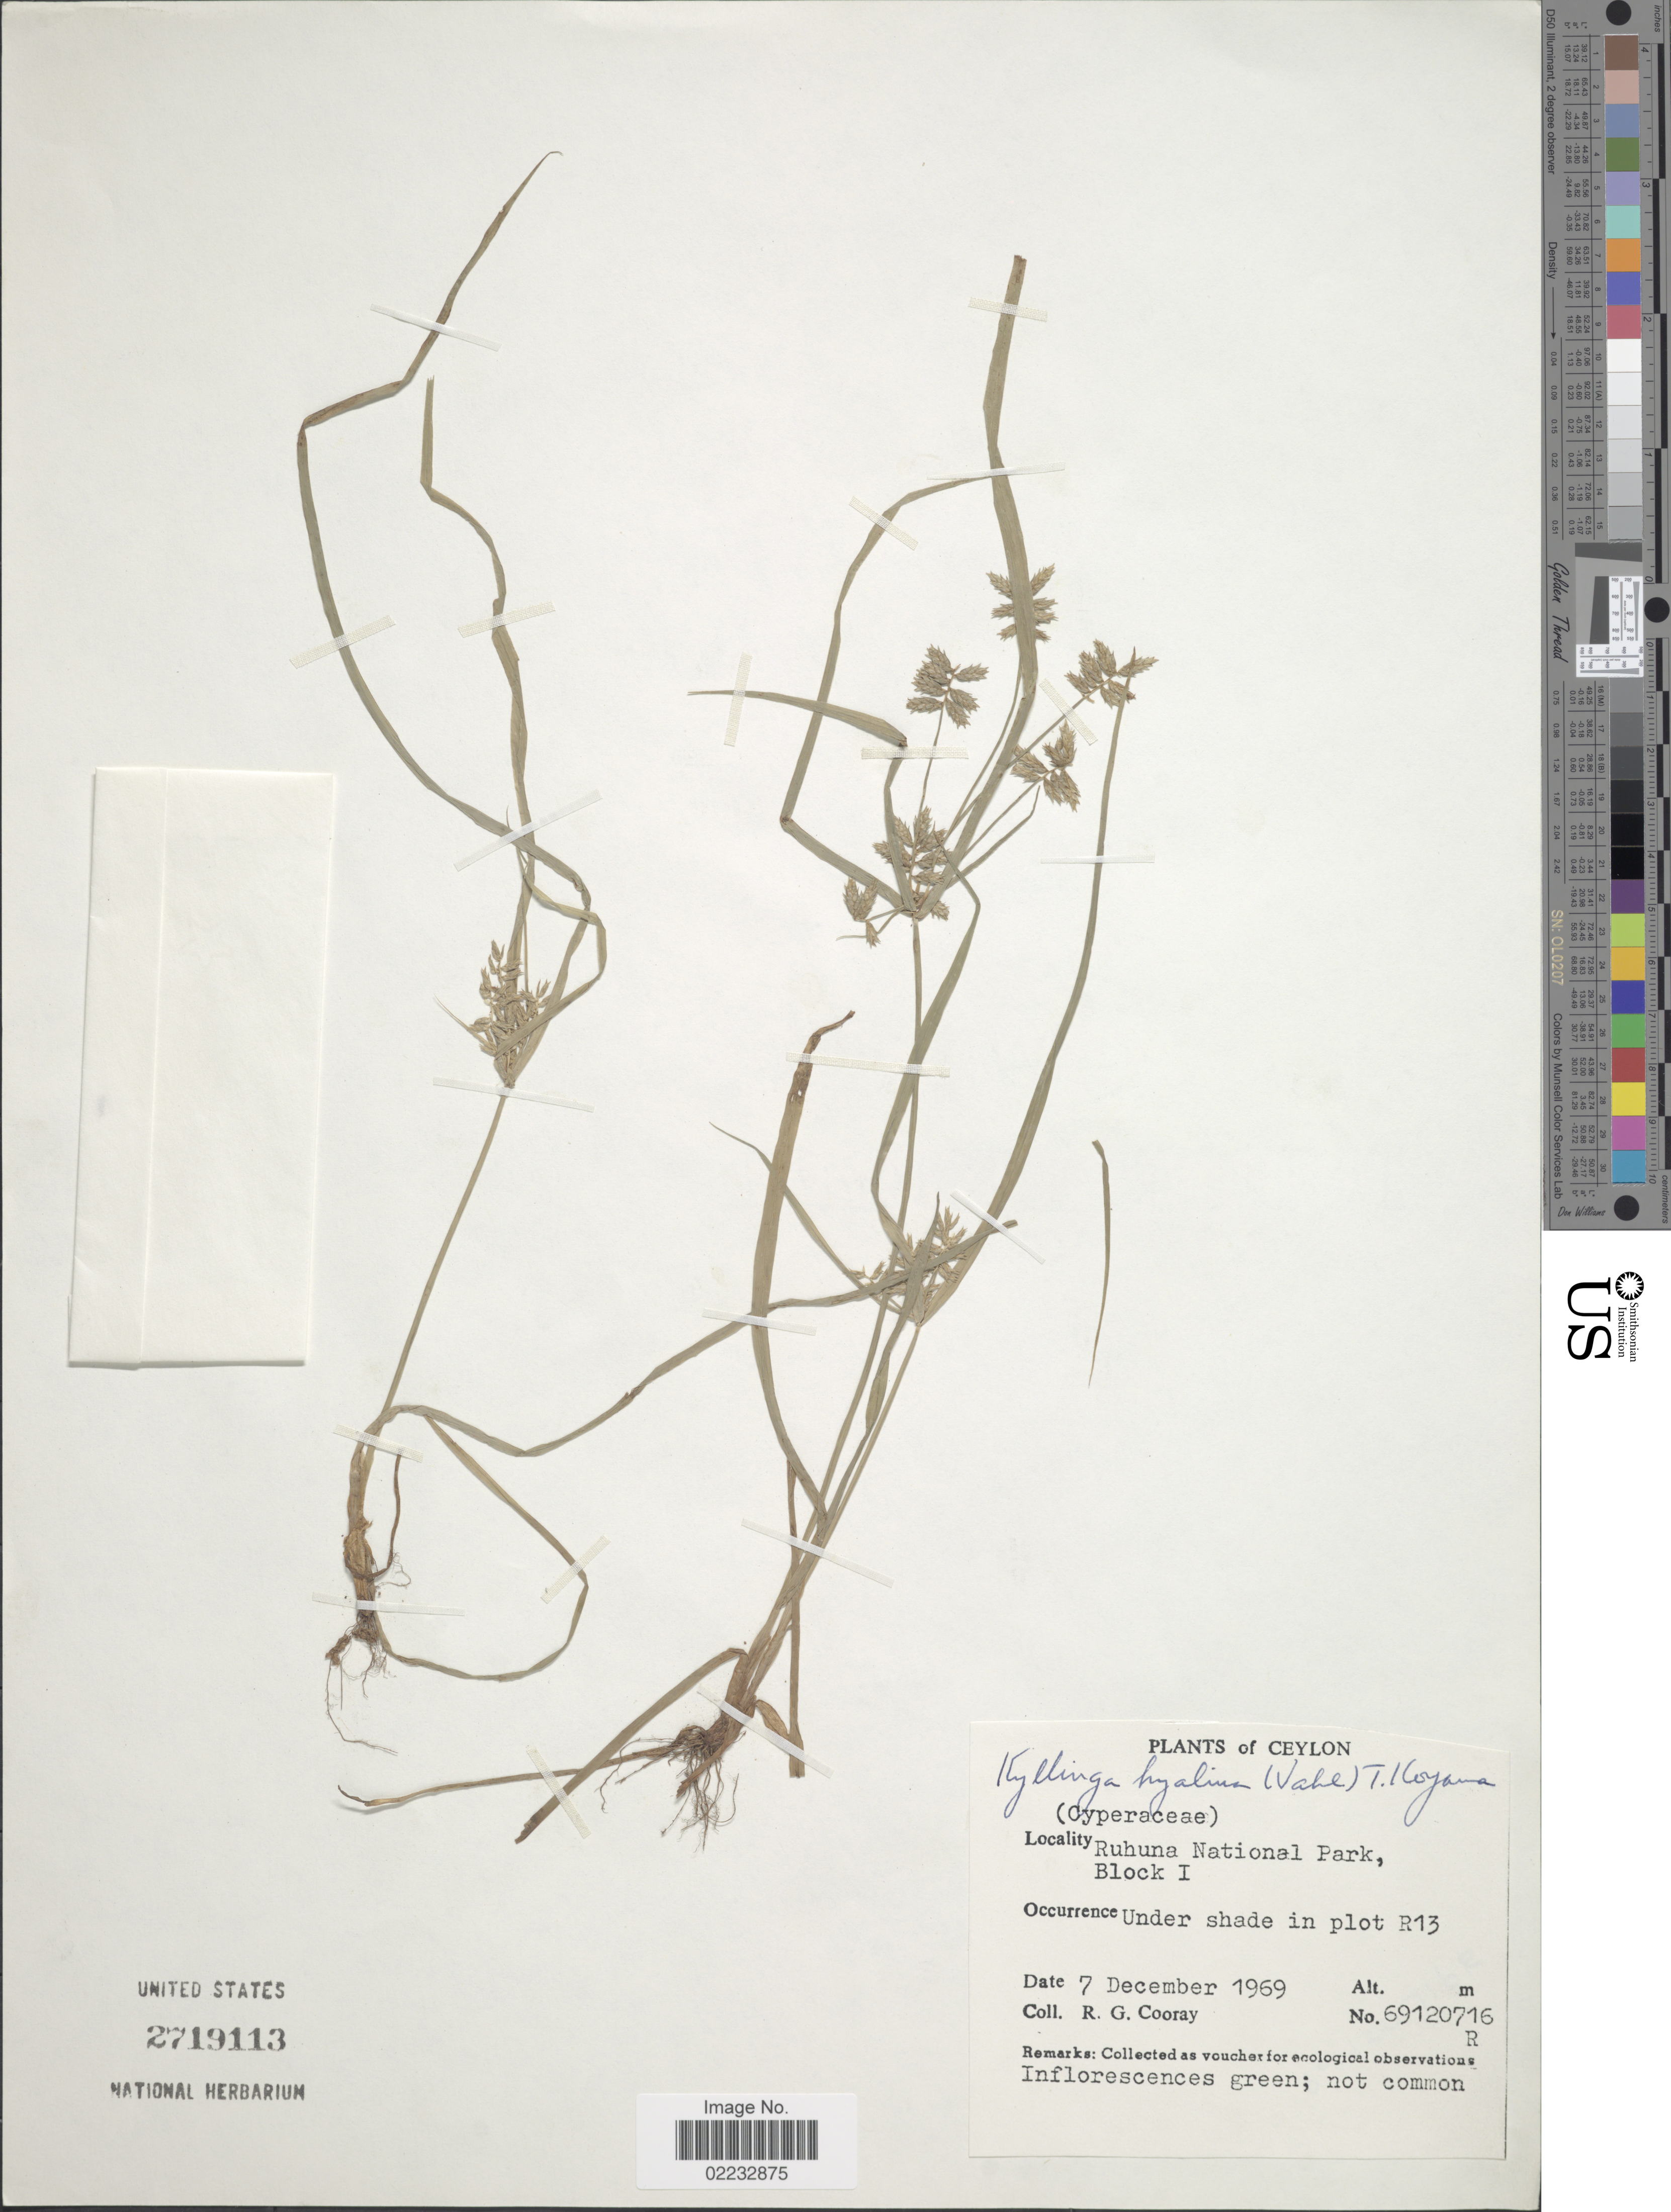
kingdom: Plantae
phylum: Tracheophyta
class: Liliopsida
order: Poales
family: Cyperaceae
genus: Cyperus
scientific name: Cyperus hyalinus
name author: Vahl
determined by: Strong, M. T., (US), Smithsonian Institution - National Museum of Natural History (UNITED STATES)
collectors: R. Cooray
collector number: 69120716R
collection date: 1969-12-07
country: Sri Lanka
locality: Ceylon, Ruhuna National Park, Block I, under shade in plot R13.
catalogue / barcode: US 2719113